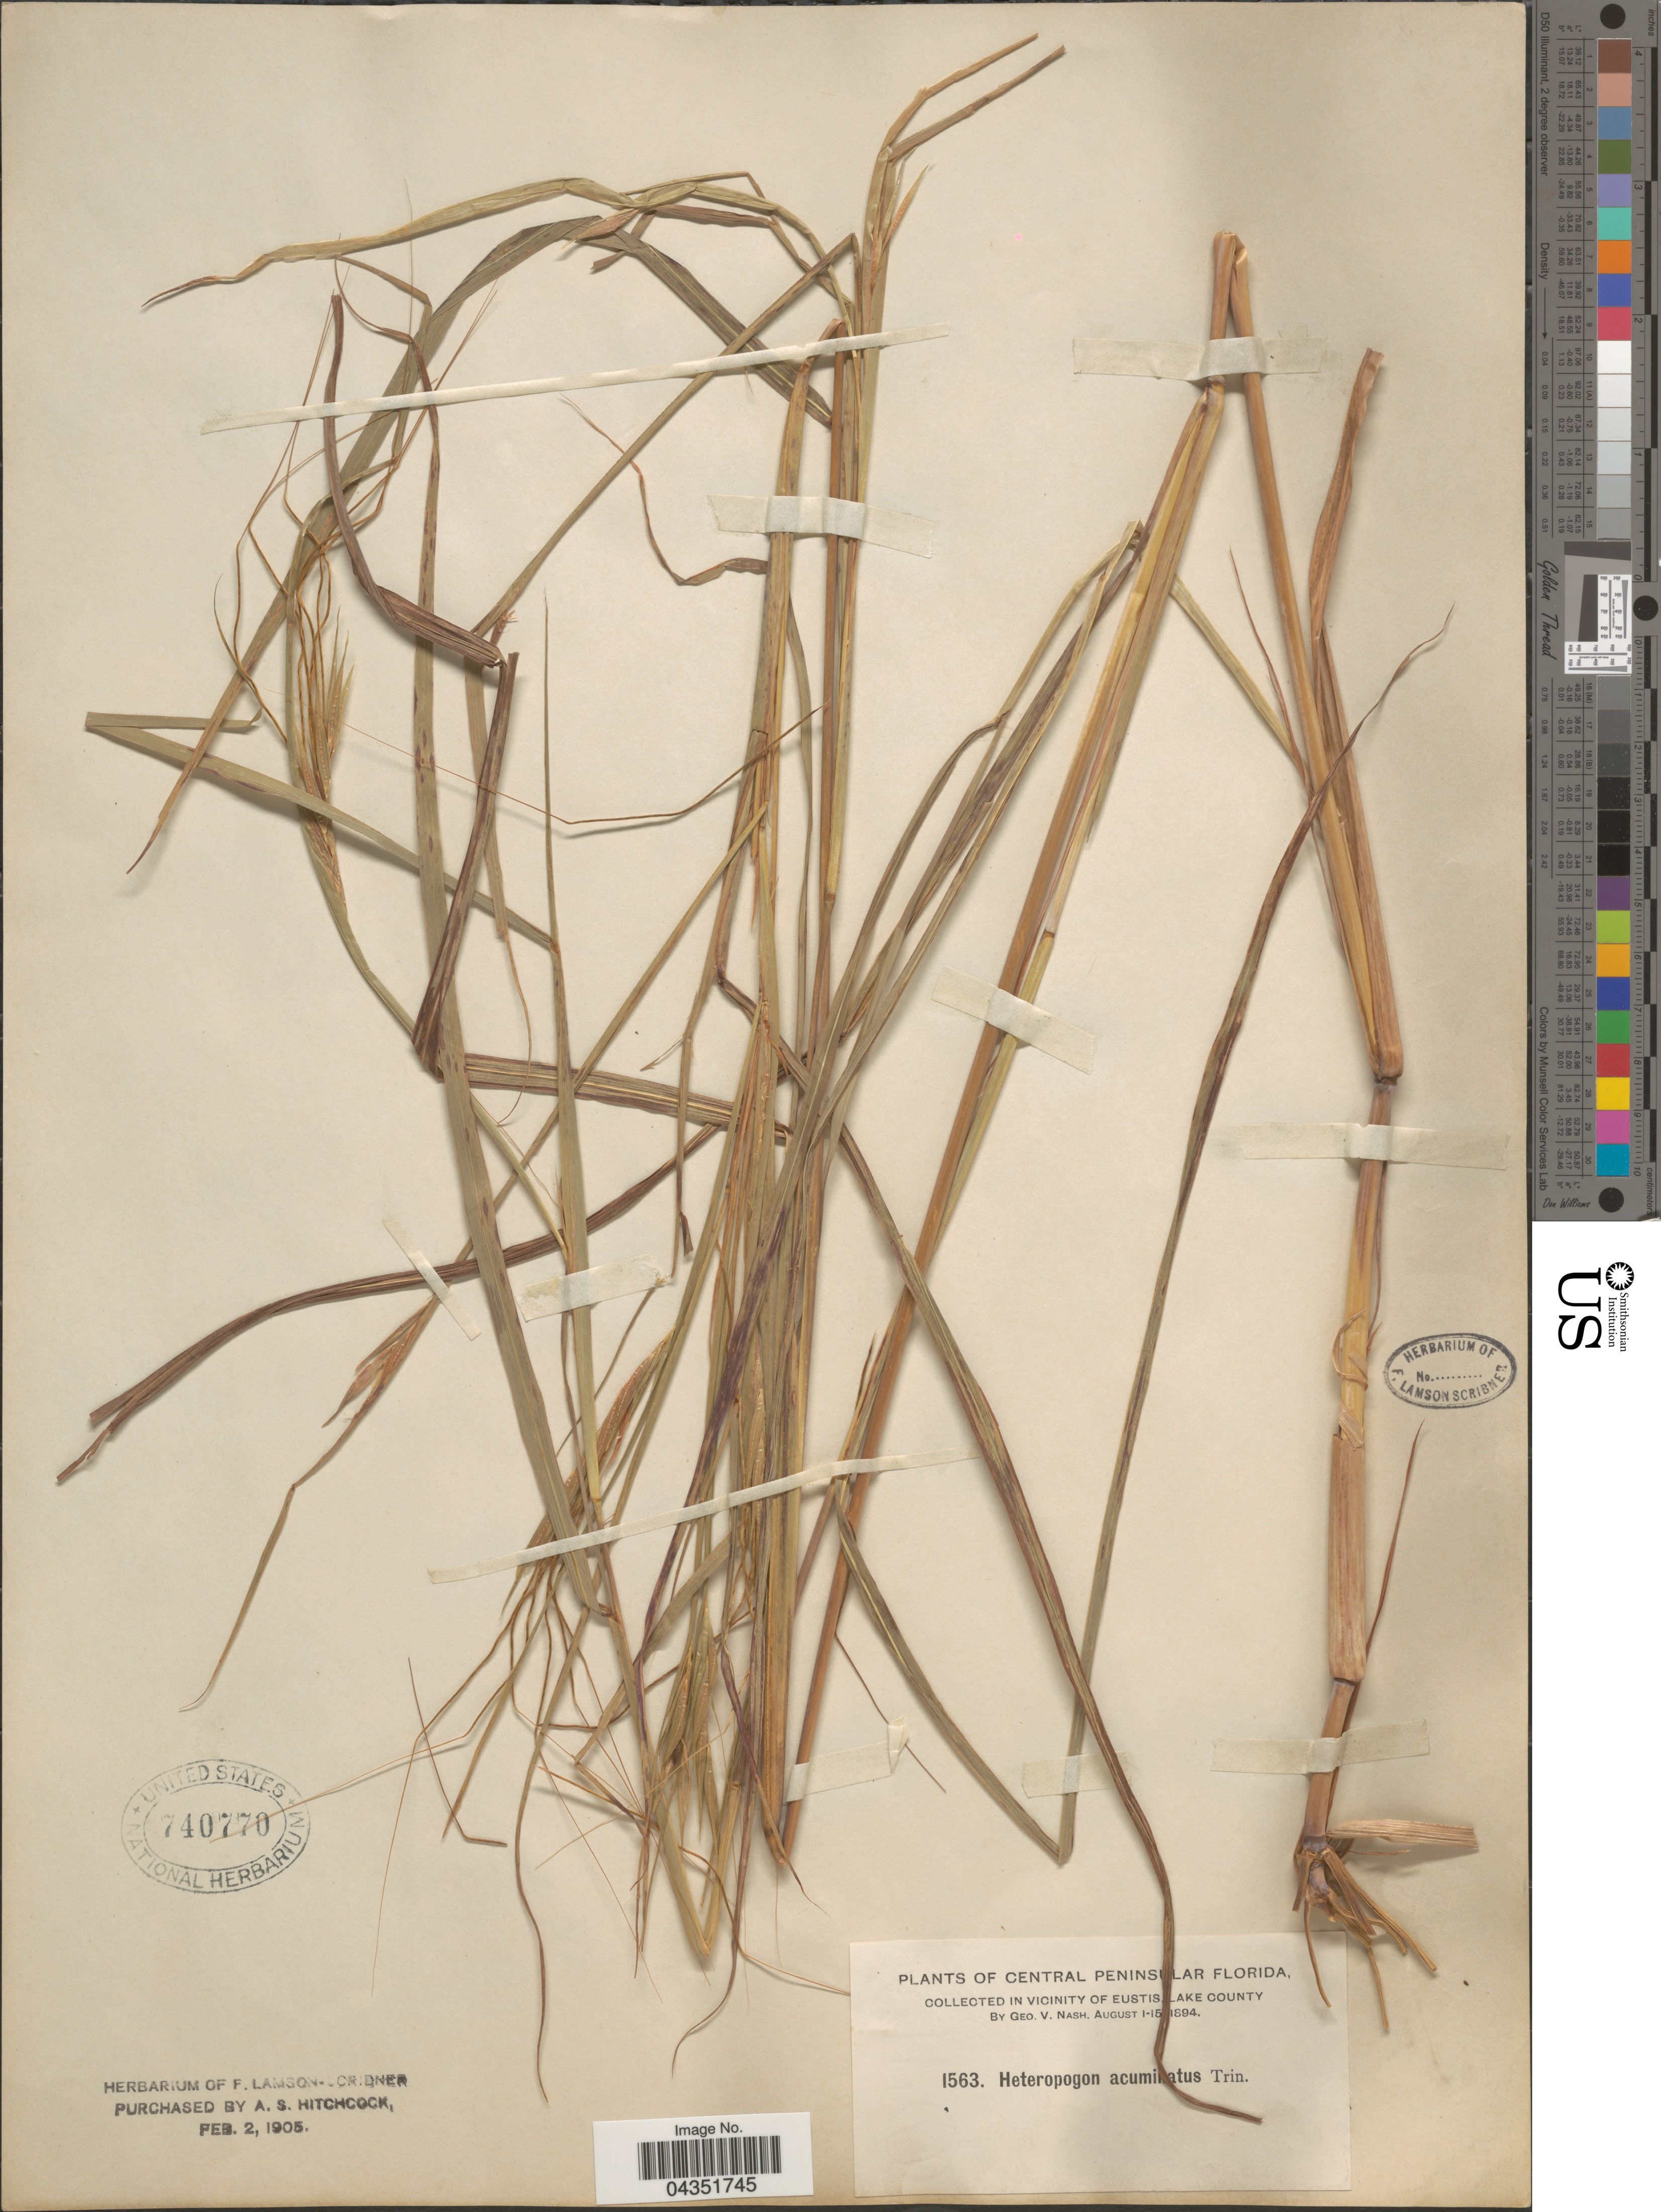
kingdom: Plantae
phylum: Tracheophyta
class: Liliopsida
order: Poales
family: Poaceae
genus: Heteropogon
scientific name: Heteropogon melanocarpus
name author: (Elliott) Benth.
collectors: G. V. Nash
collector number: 1563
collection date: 1894-08-01/1894-08-15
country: United States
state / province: Florida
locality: Central Peninsular Florida, in vicinity of Eustis, Lake County.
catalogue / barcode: US 740770